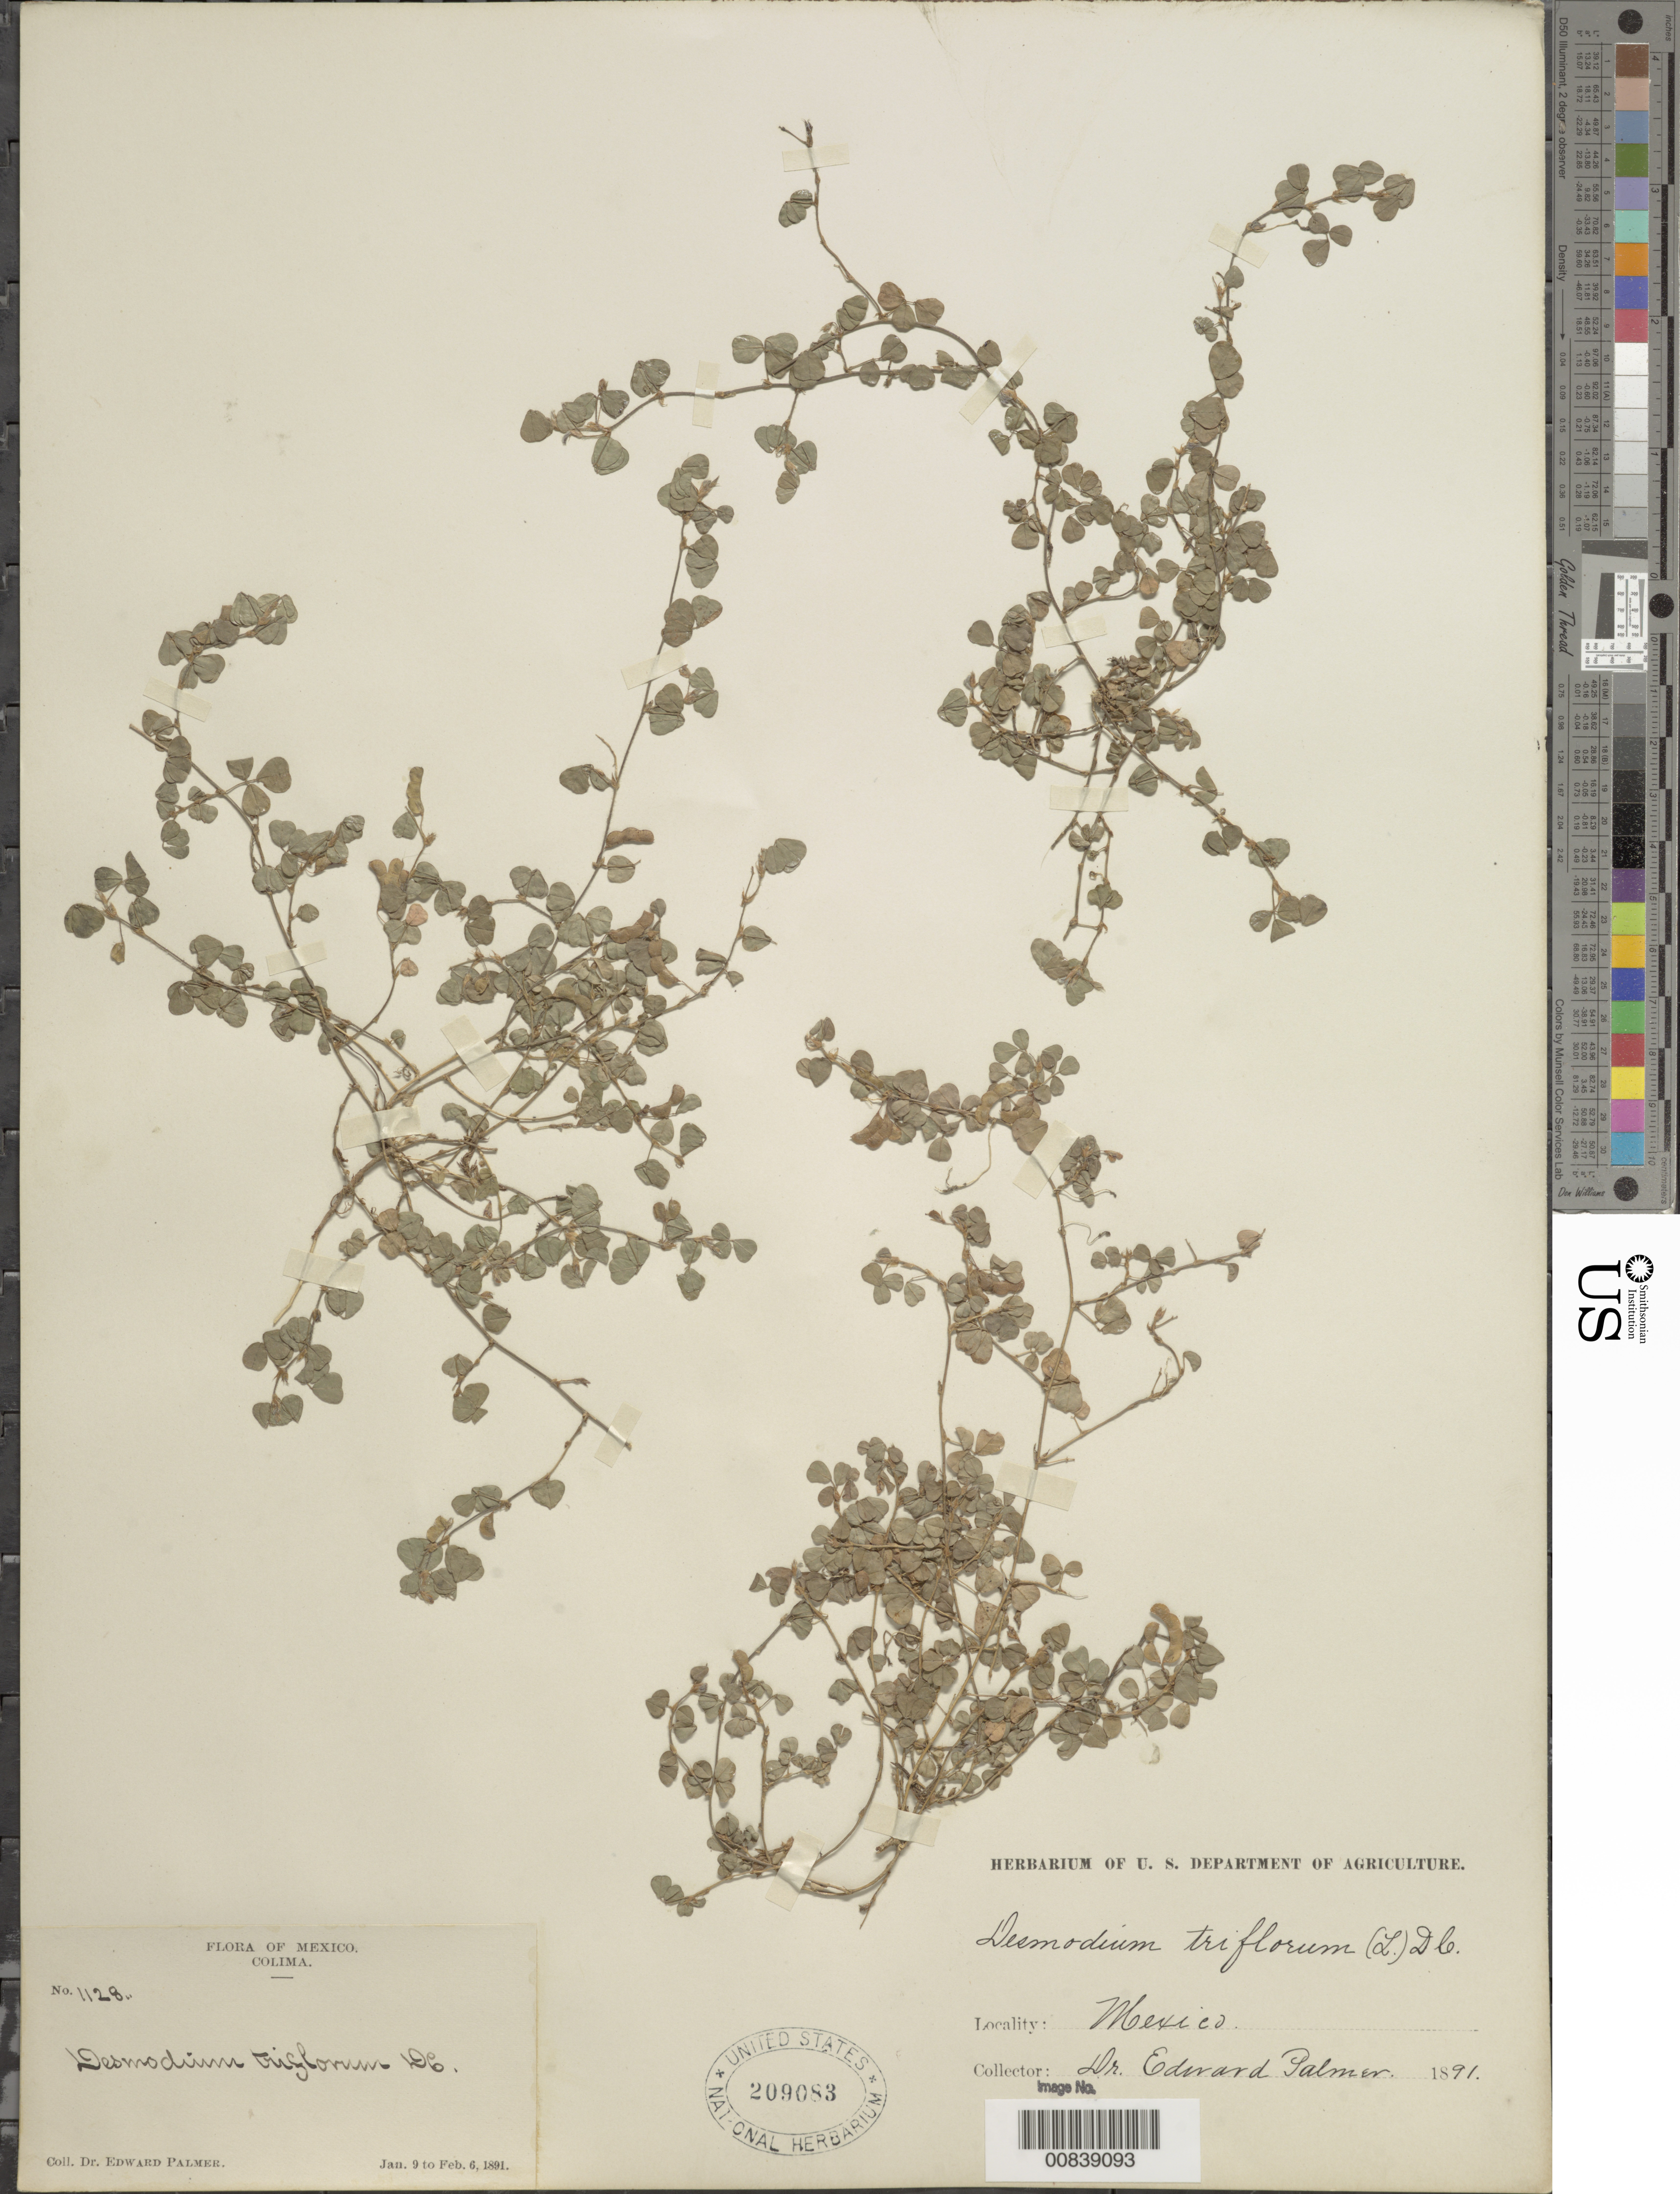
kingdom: Plantae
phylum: Tracheophyta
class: Magnoliopsida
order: Fabales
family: Fabaceae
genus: Grona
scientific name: Grona triflora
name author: (L.) H. Ohashi & K. Ohashi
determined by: Strong, Mark T., (BOT), Smithsonian Institution - National Museum of Natural History (UNITED STATES)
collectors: E. Palmer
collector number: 1128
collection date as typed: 09 Jan 1891 to 06 Feb 1891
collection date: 1891-01-09/1891-02-06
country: Mexico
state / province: Colima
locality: Colima.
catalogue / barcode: US 209083